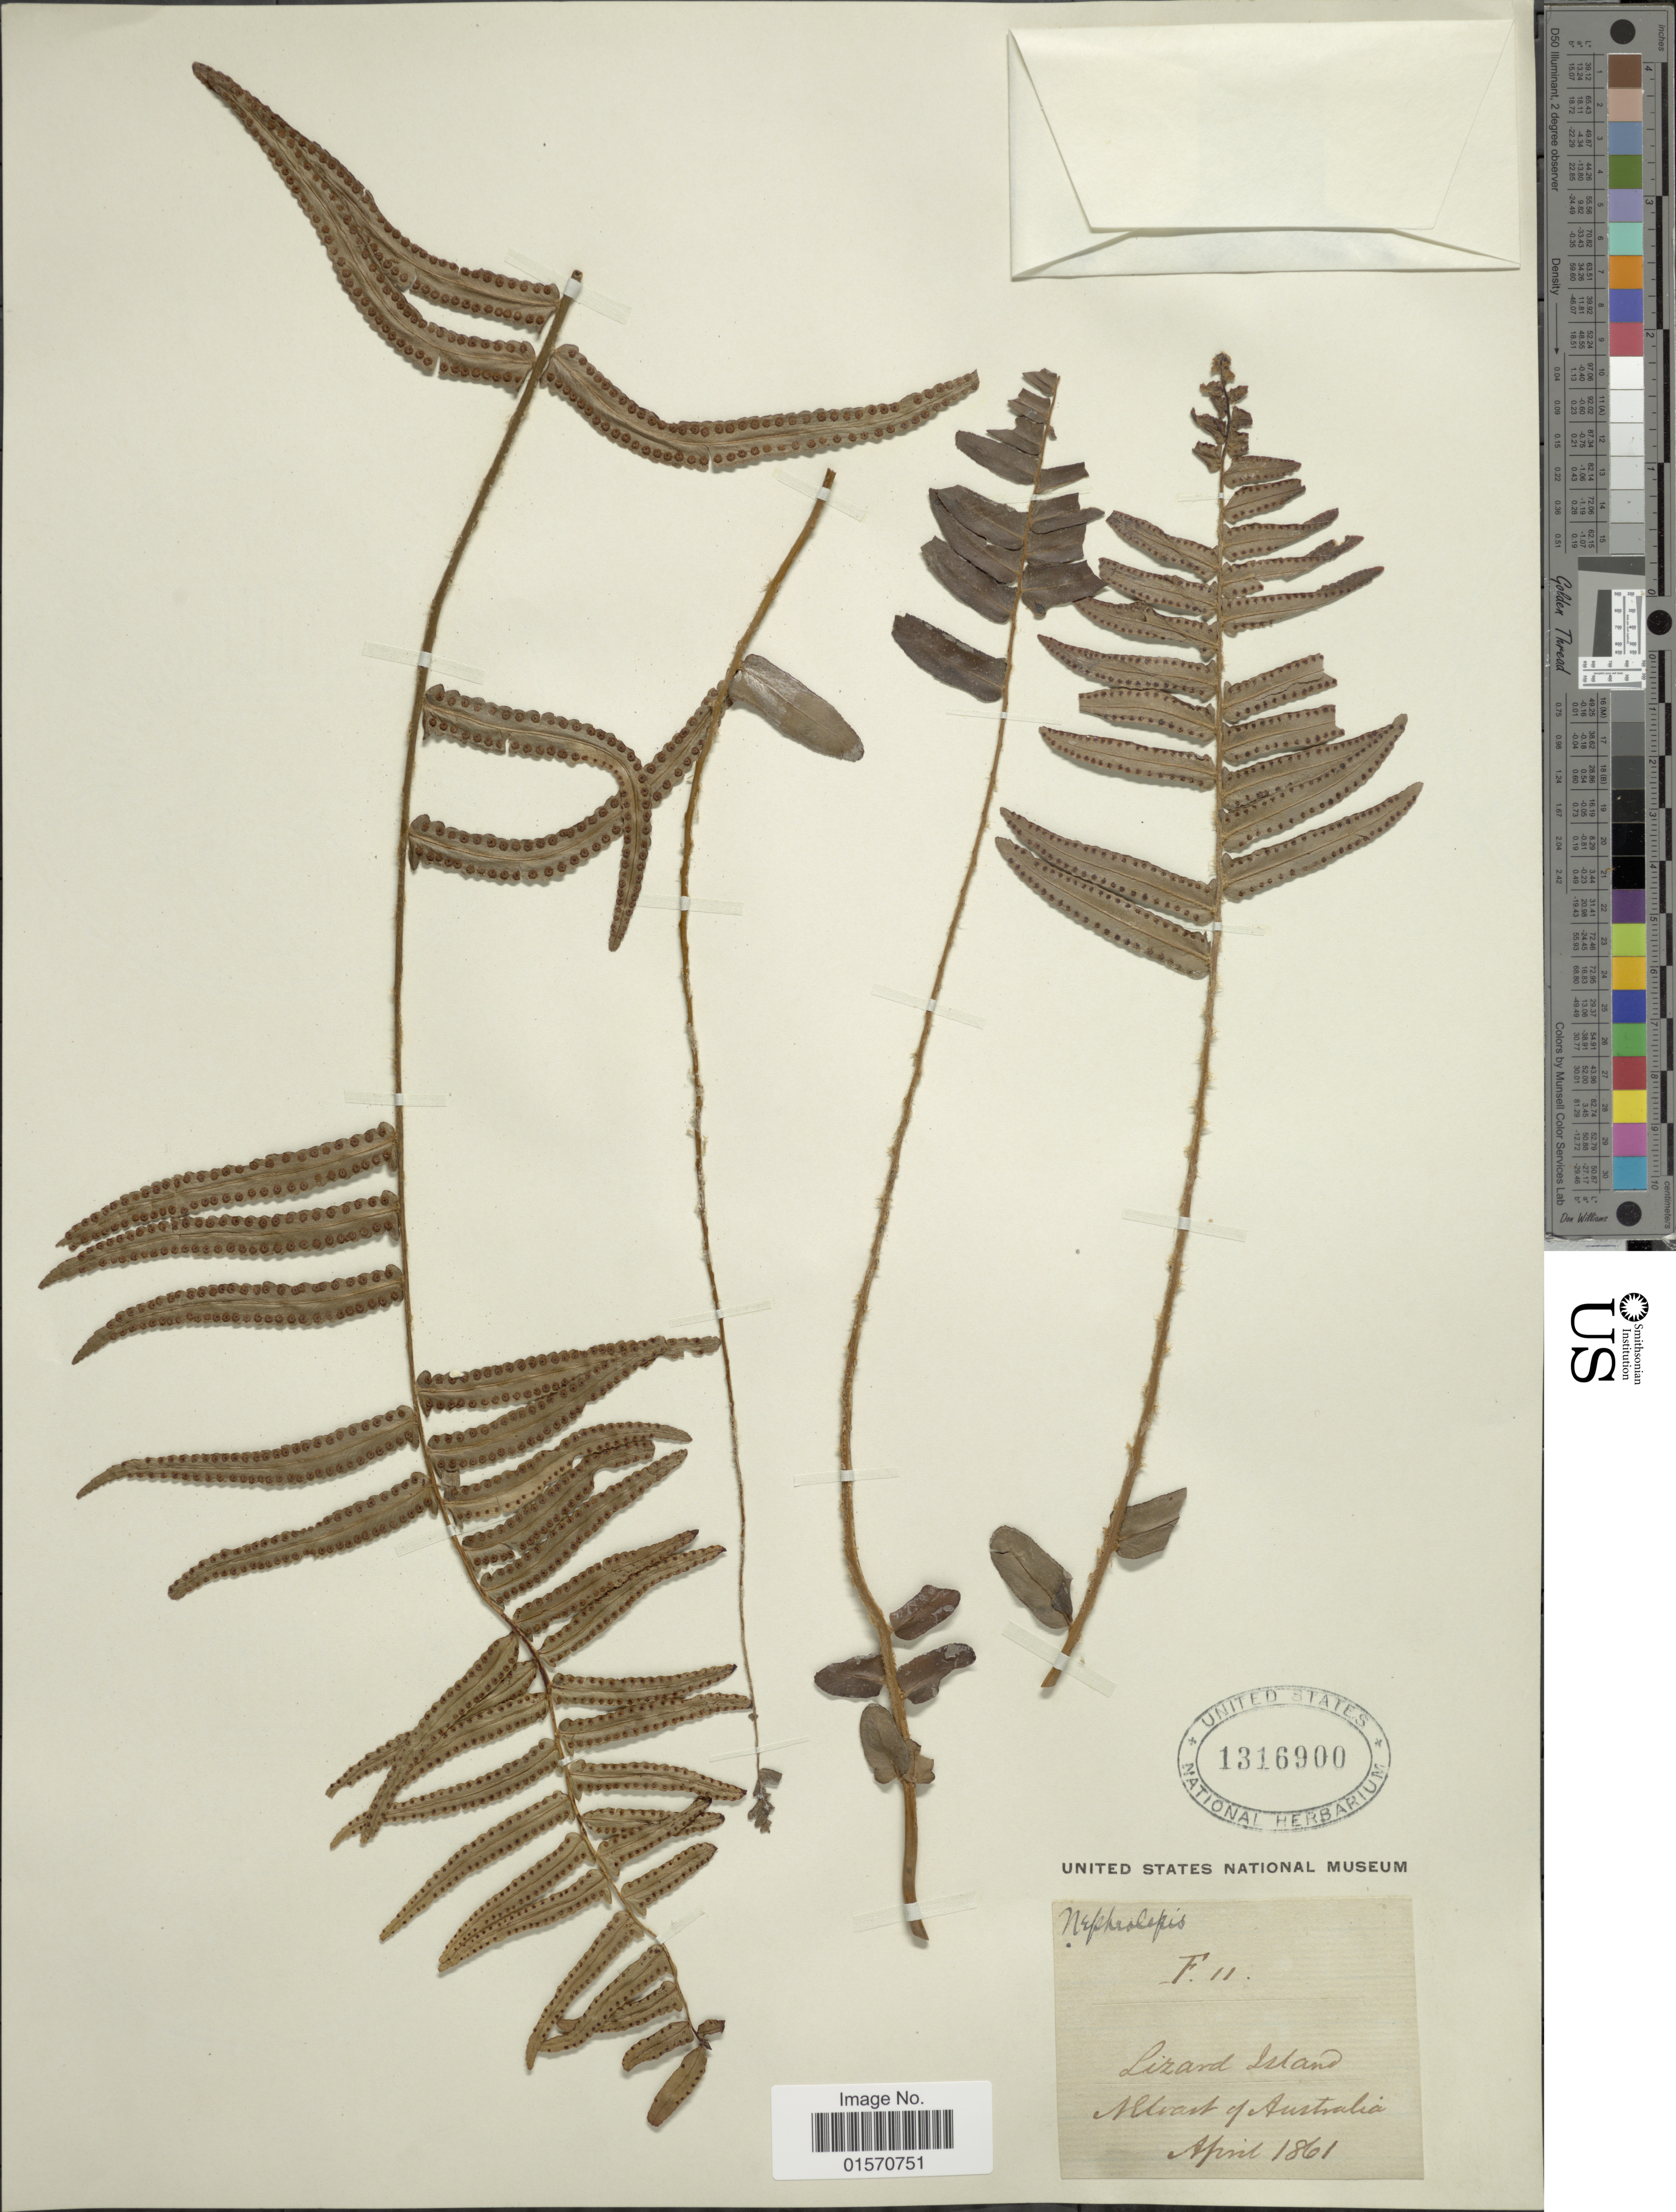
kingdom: Plantae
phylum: Tracheophyta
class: Polypodiopsida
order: Polypodiales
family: Nephrolepidaceae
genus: Nephrolepis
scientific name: Nephrolepis sp.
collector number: F.11?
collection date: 1861-04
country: Australia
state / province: Queensland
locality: Lizard Island.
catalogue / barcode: US 1316900